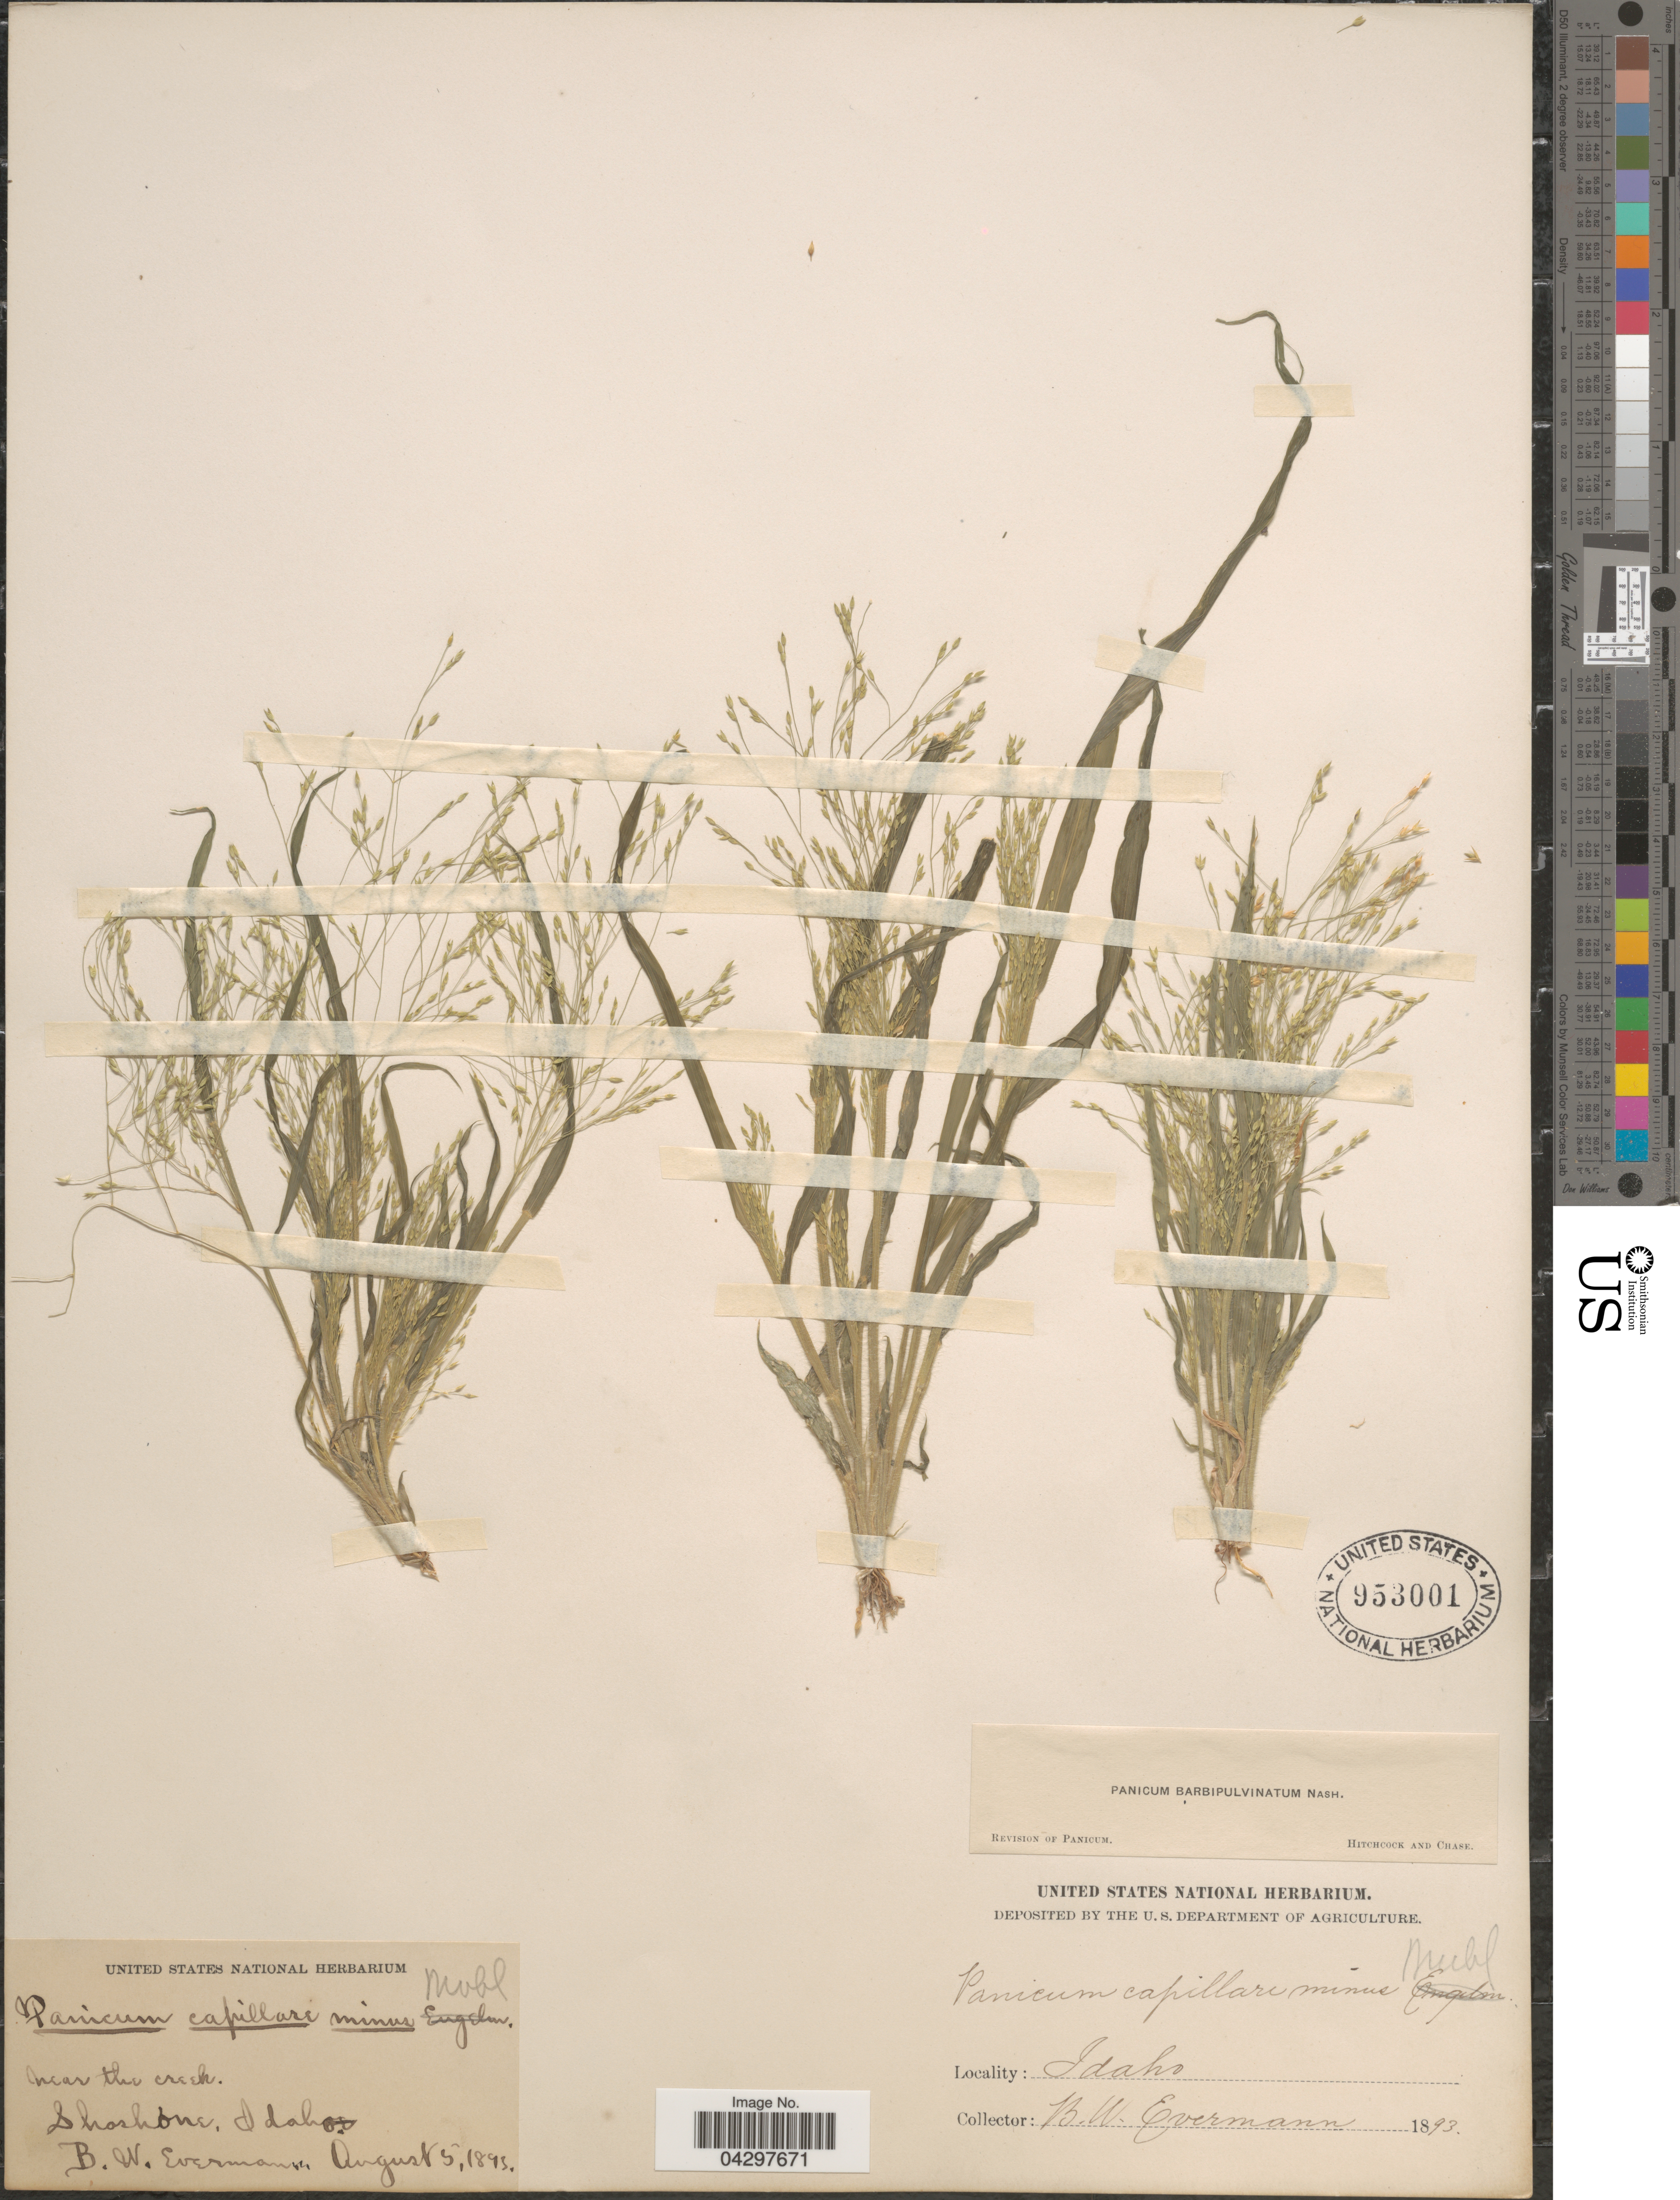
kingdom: Plantae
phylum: Tracheophyta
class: Liliopsida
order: Poales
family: Poaceae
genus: Panicum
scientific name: Panicum capillare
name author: L.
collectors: B. W. Evermann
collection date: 1893-08-05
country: United States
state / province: Idaho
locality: Near the creek. Shoshone.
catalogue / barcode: US 953001